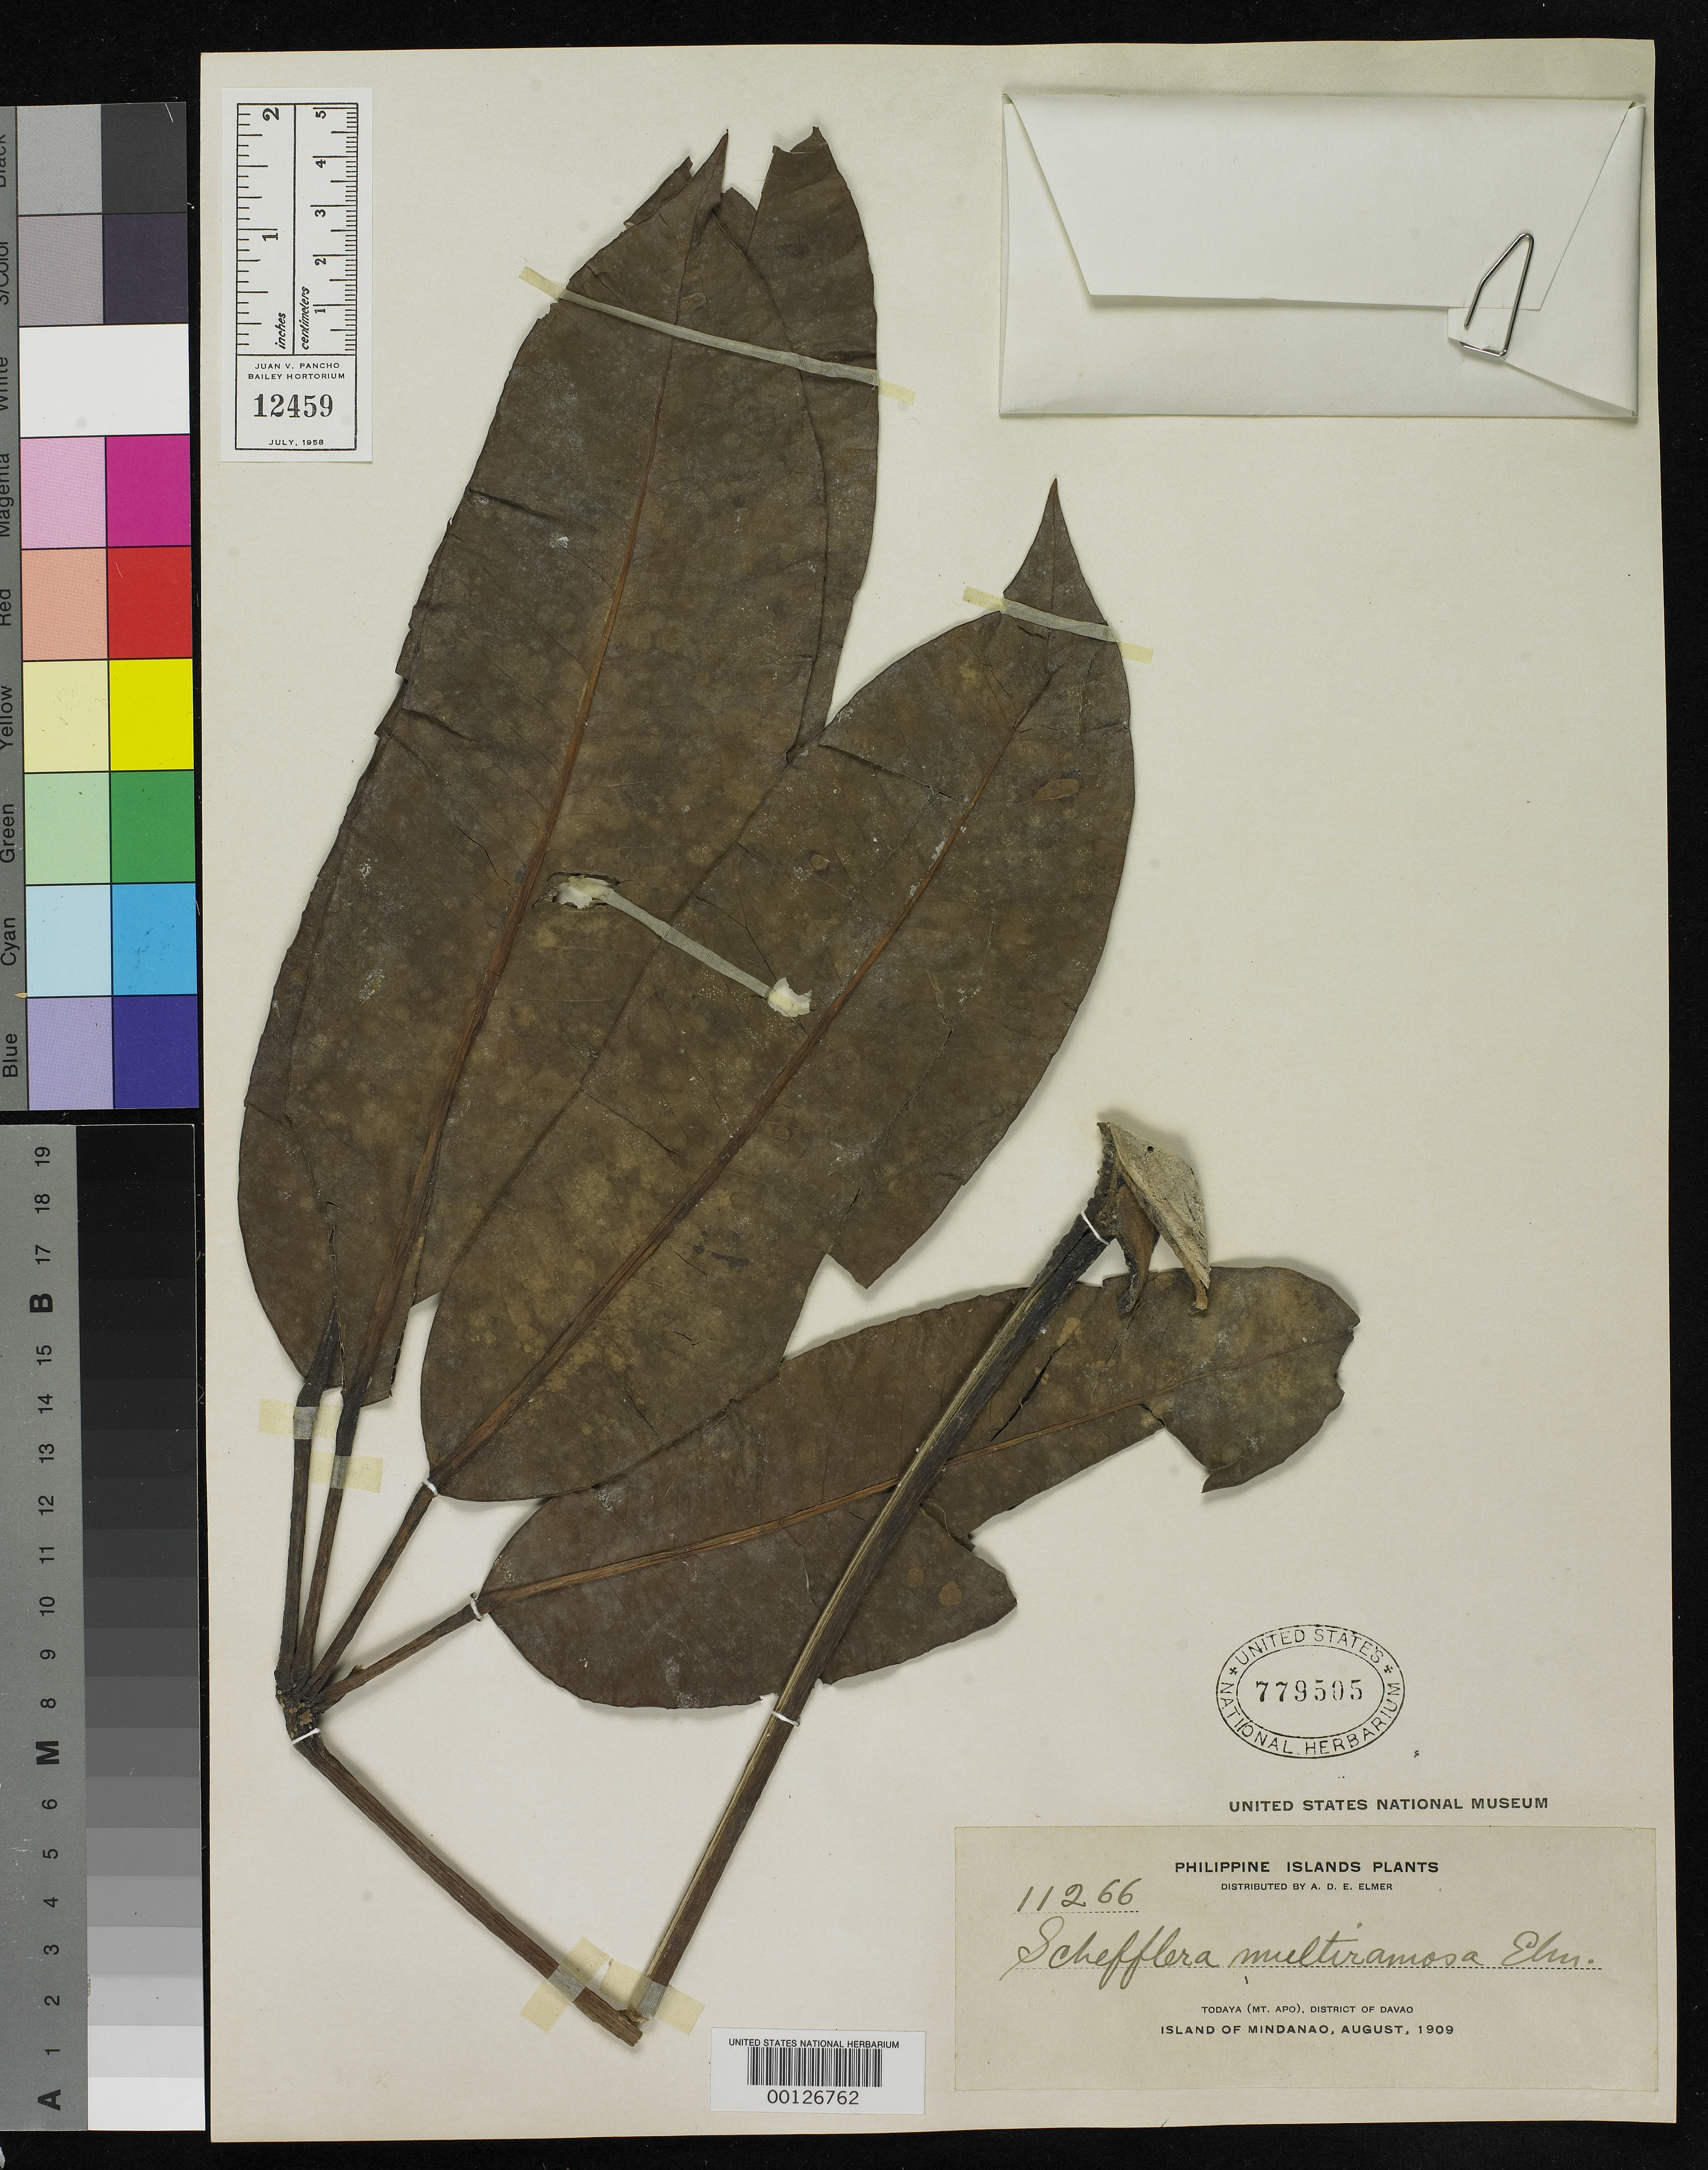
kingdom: Plantae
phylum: Tracheophyta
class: Magnoliopsida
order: Apiales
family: Araliaceae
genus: Schefflera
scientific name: Schefflera multiramosa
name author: Elmer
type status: Isotype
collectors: A. D. E. Elmer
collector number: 11266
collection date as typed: Aug 1909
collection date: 1909-08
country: Philippines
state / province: Davao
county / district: Davao del Sur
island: Mindanao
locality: Todaya (Mt. Apo), District of Davao, Island of Mindanao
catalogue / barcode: US 779505